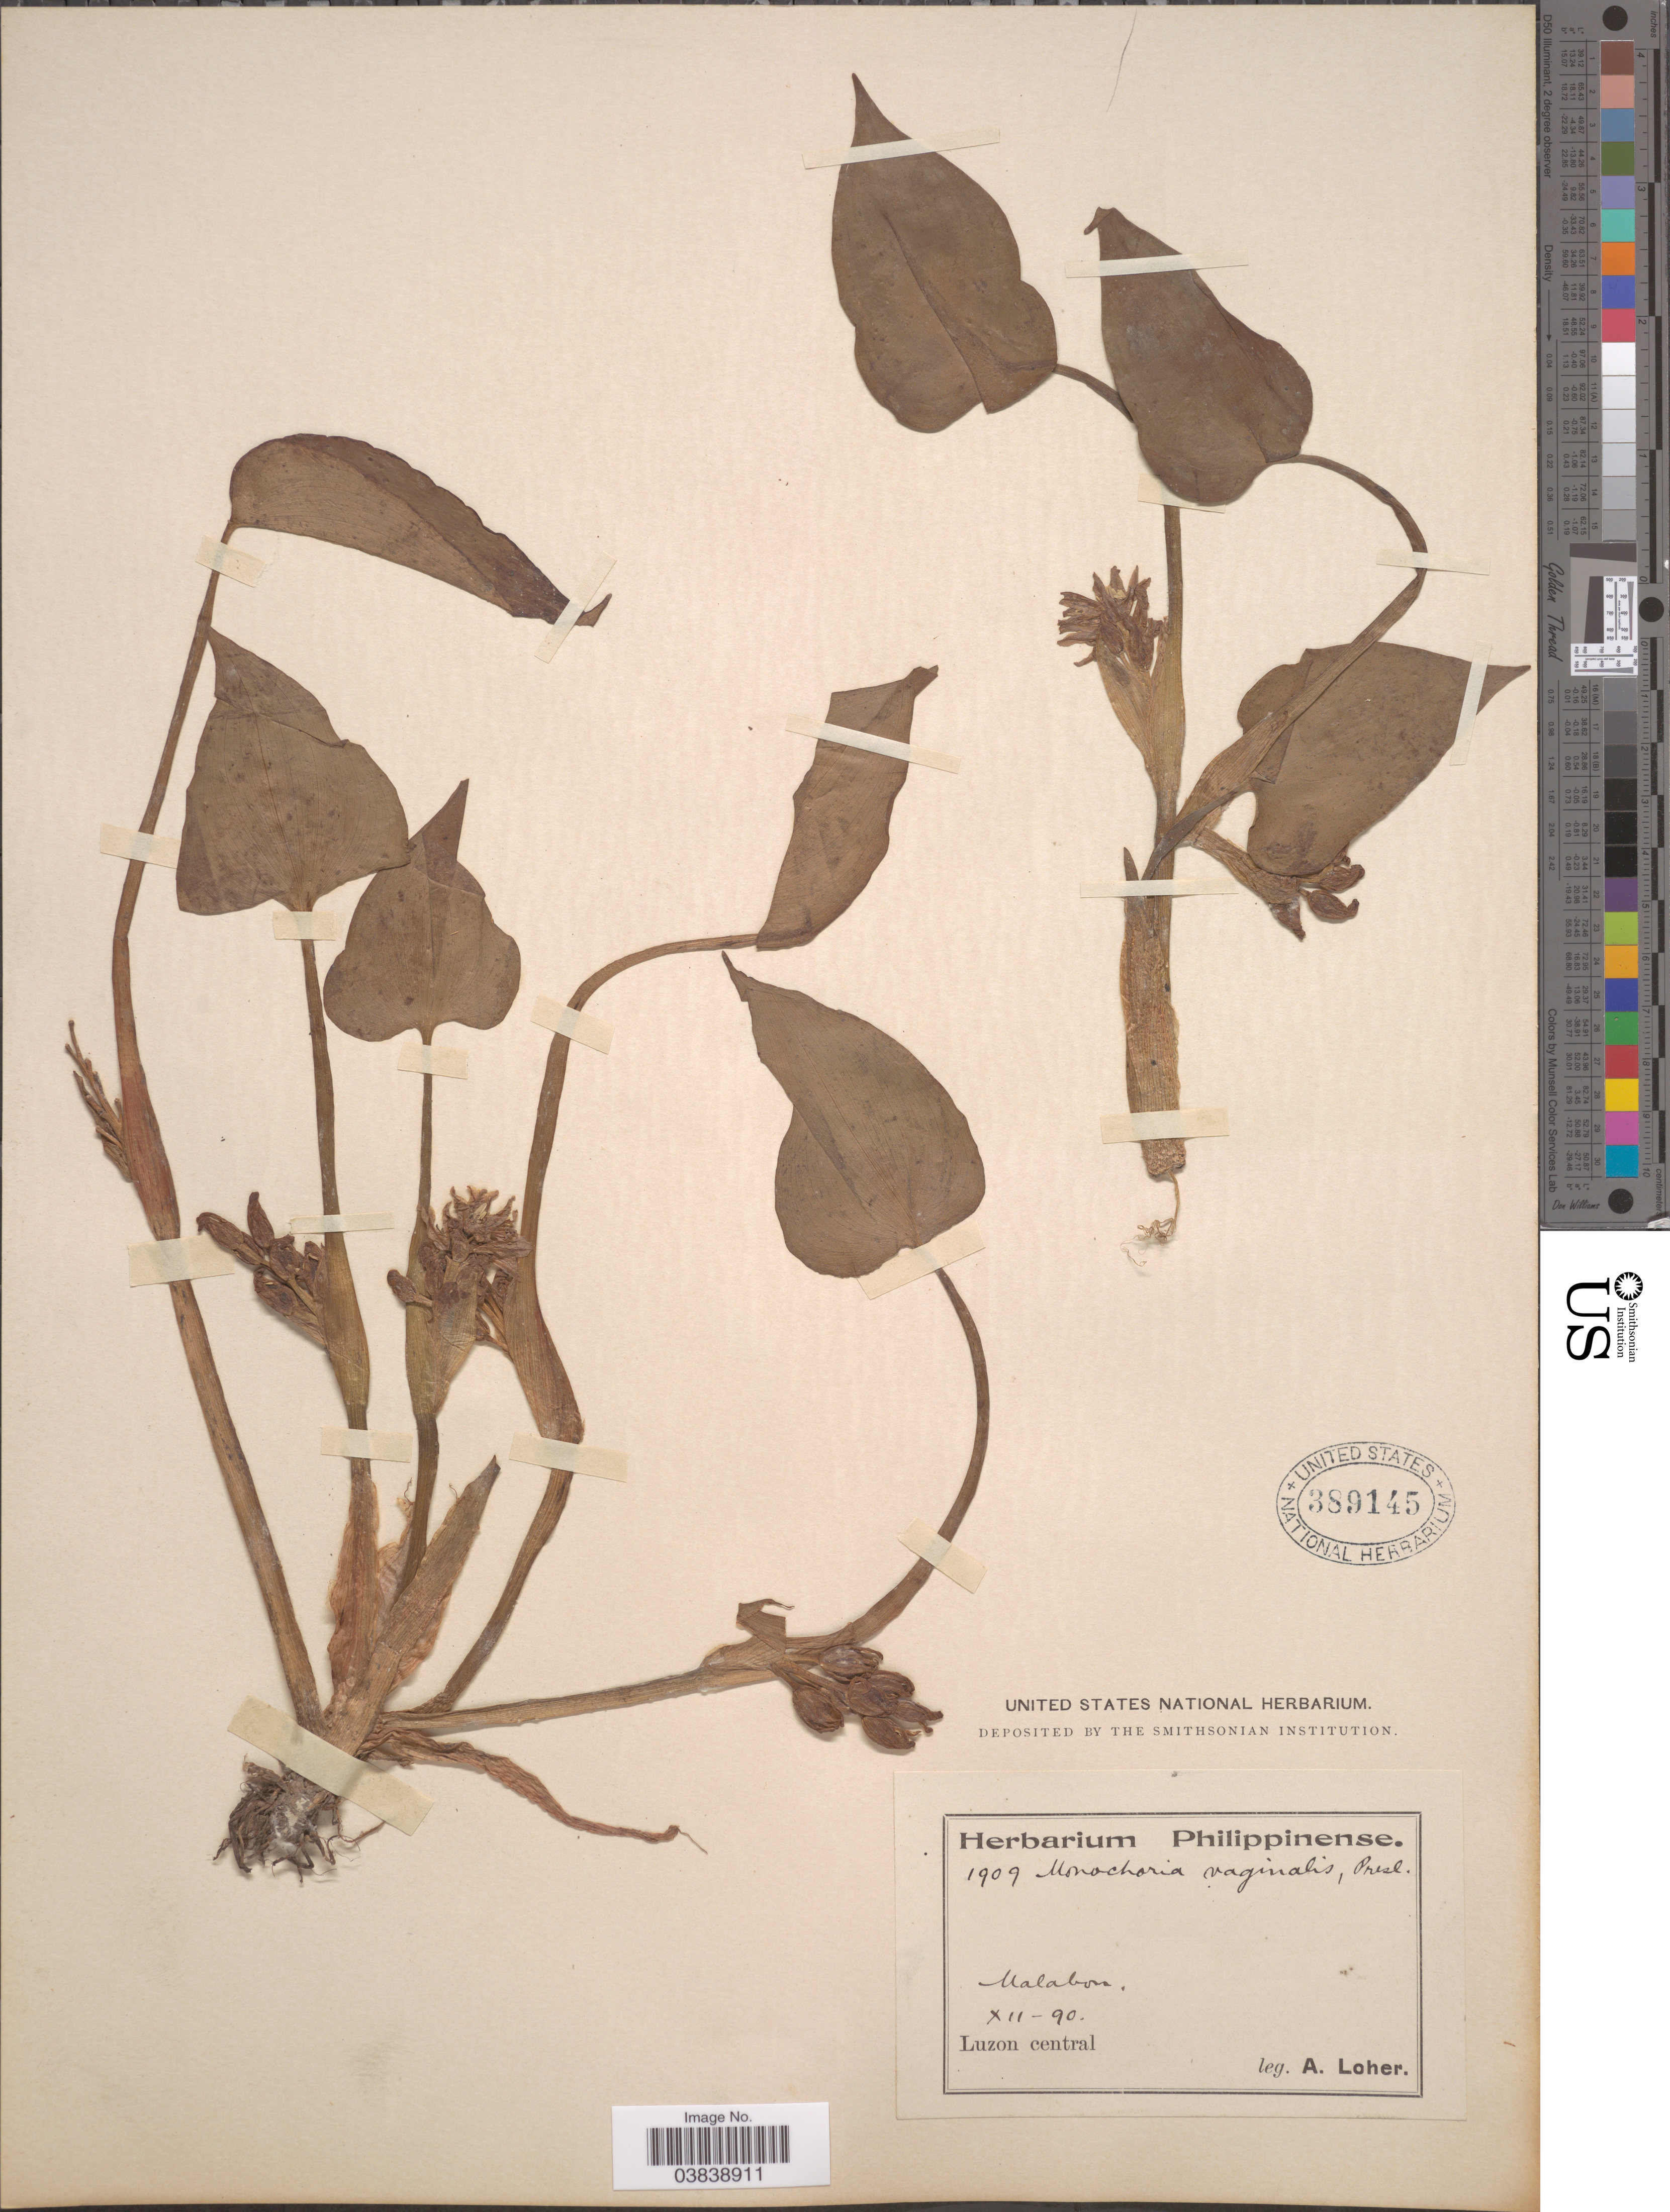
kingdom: Plantae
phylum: Tracheophyta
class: Liliopsida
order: Commelinales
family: Pontederiaceae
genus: Monochoria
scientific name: Monochoria vaginalis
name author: (Burm. f.) C. Presl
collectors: A. Loher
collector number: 1909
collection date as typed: Transcribed d/m/y: /12/90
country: Philippines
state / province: Central Luzon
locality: Malabon. Luzon central.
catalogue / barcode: US 389145